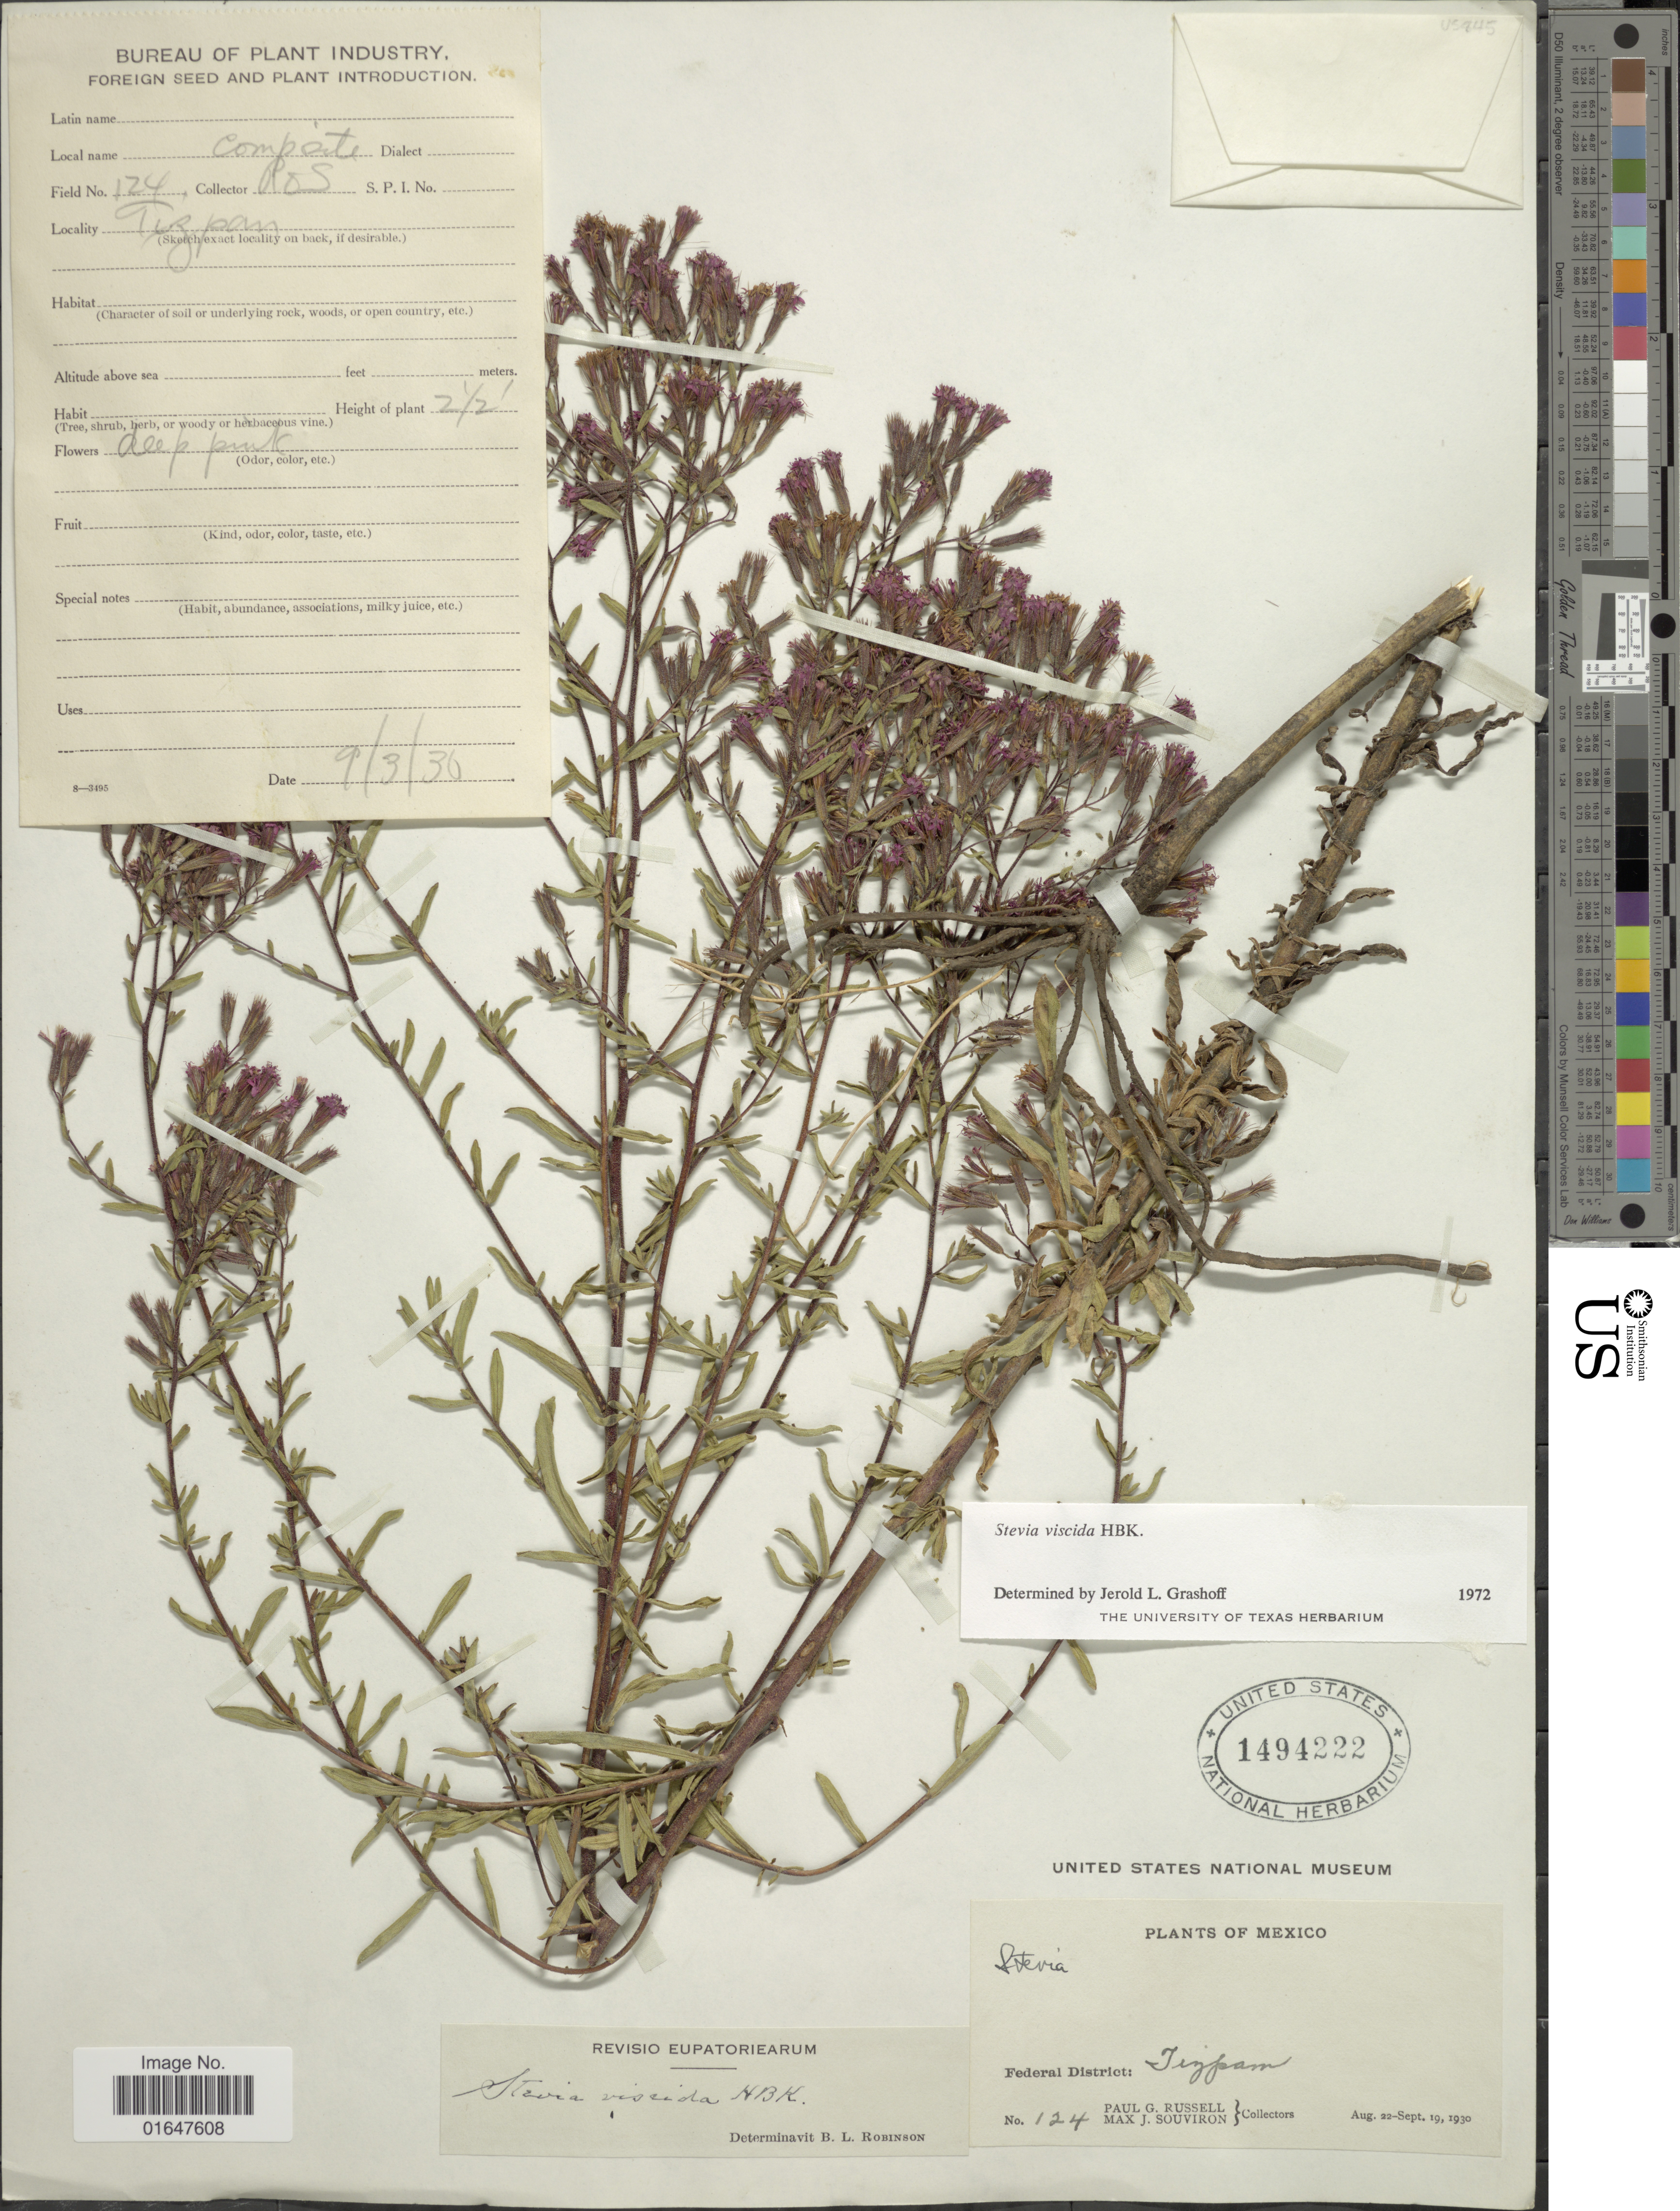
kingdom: Plantae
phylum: Tracheophyta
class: Magnoliopsida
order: Asterales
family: Asteraceae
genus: Stevia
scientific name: Stevia viscida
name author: Kunth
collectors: P. G. Russell & M. J. Souviron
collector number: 124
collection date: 1930-09-03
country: Mexico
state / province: Distrito Federal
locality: Tizapan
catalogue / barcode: US 1494222